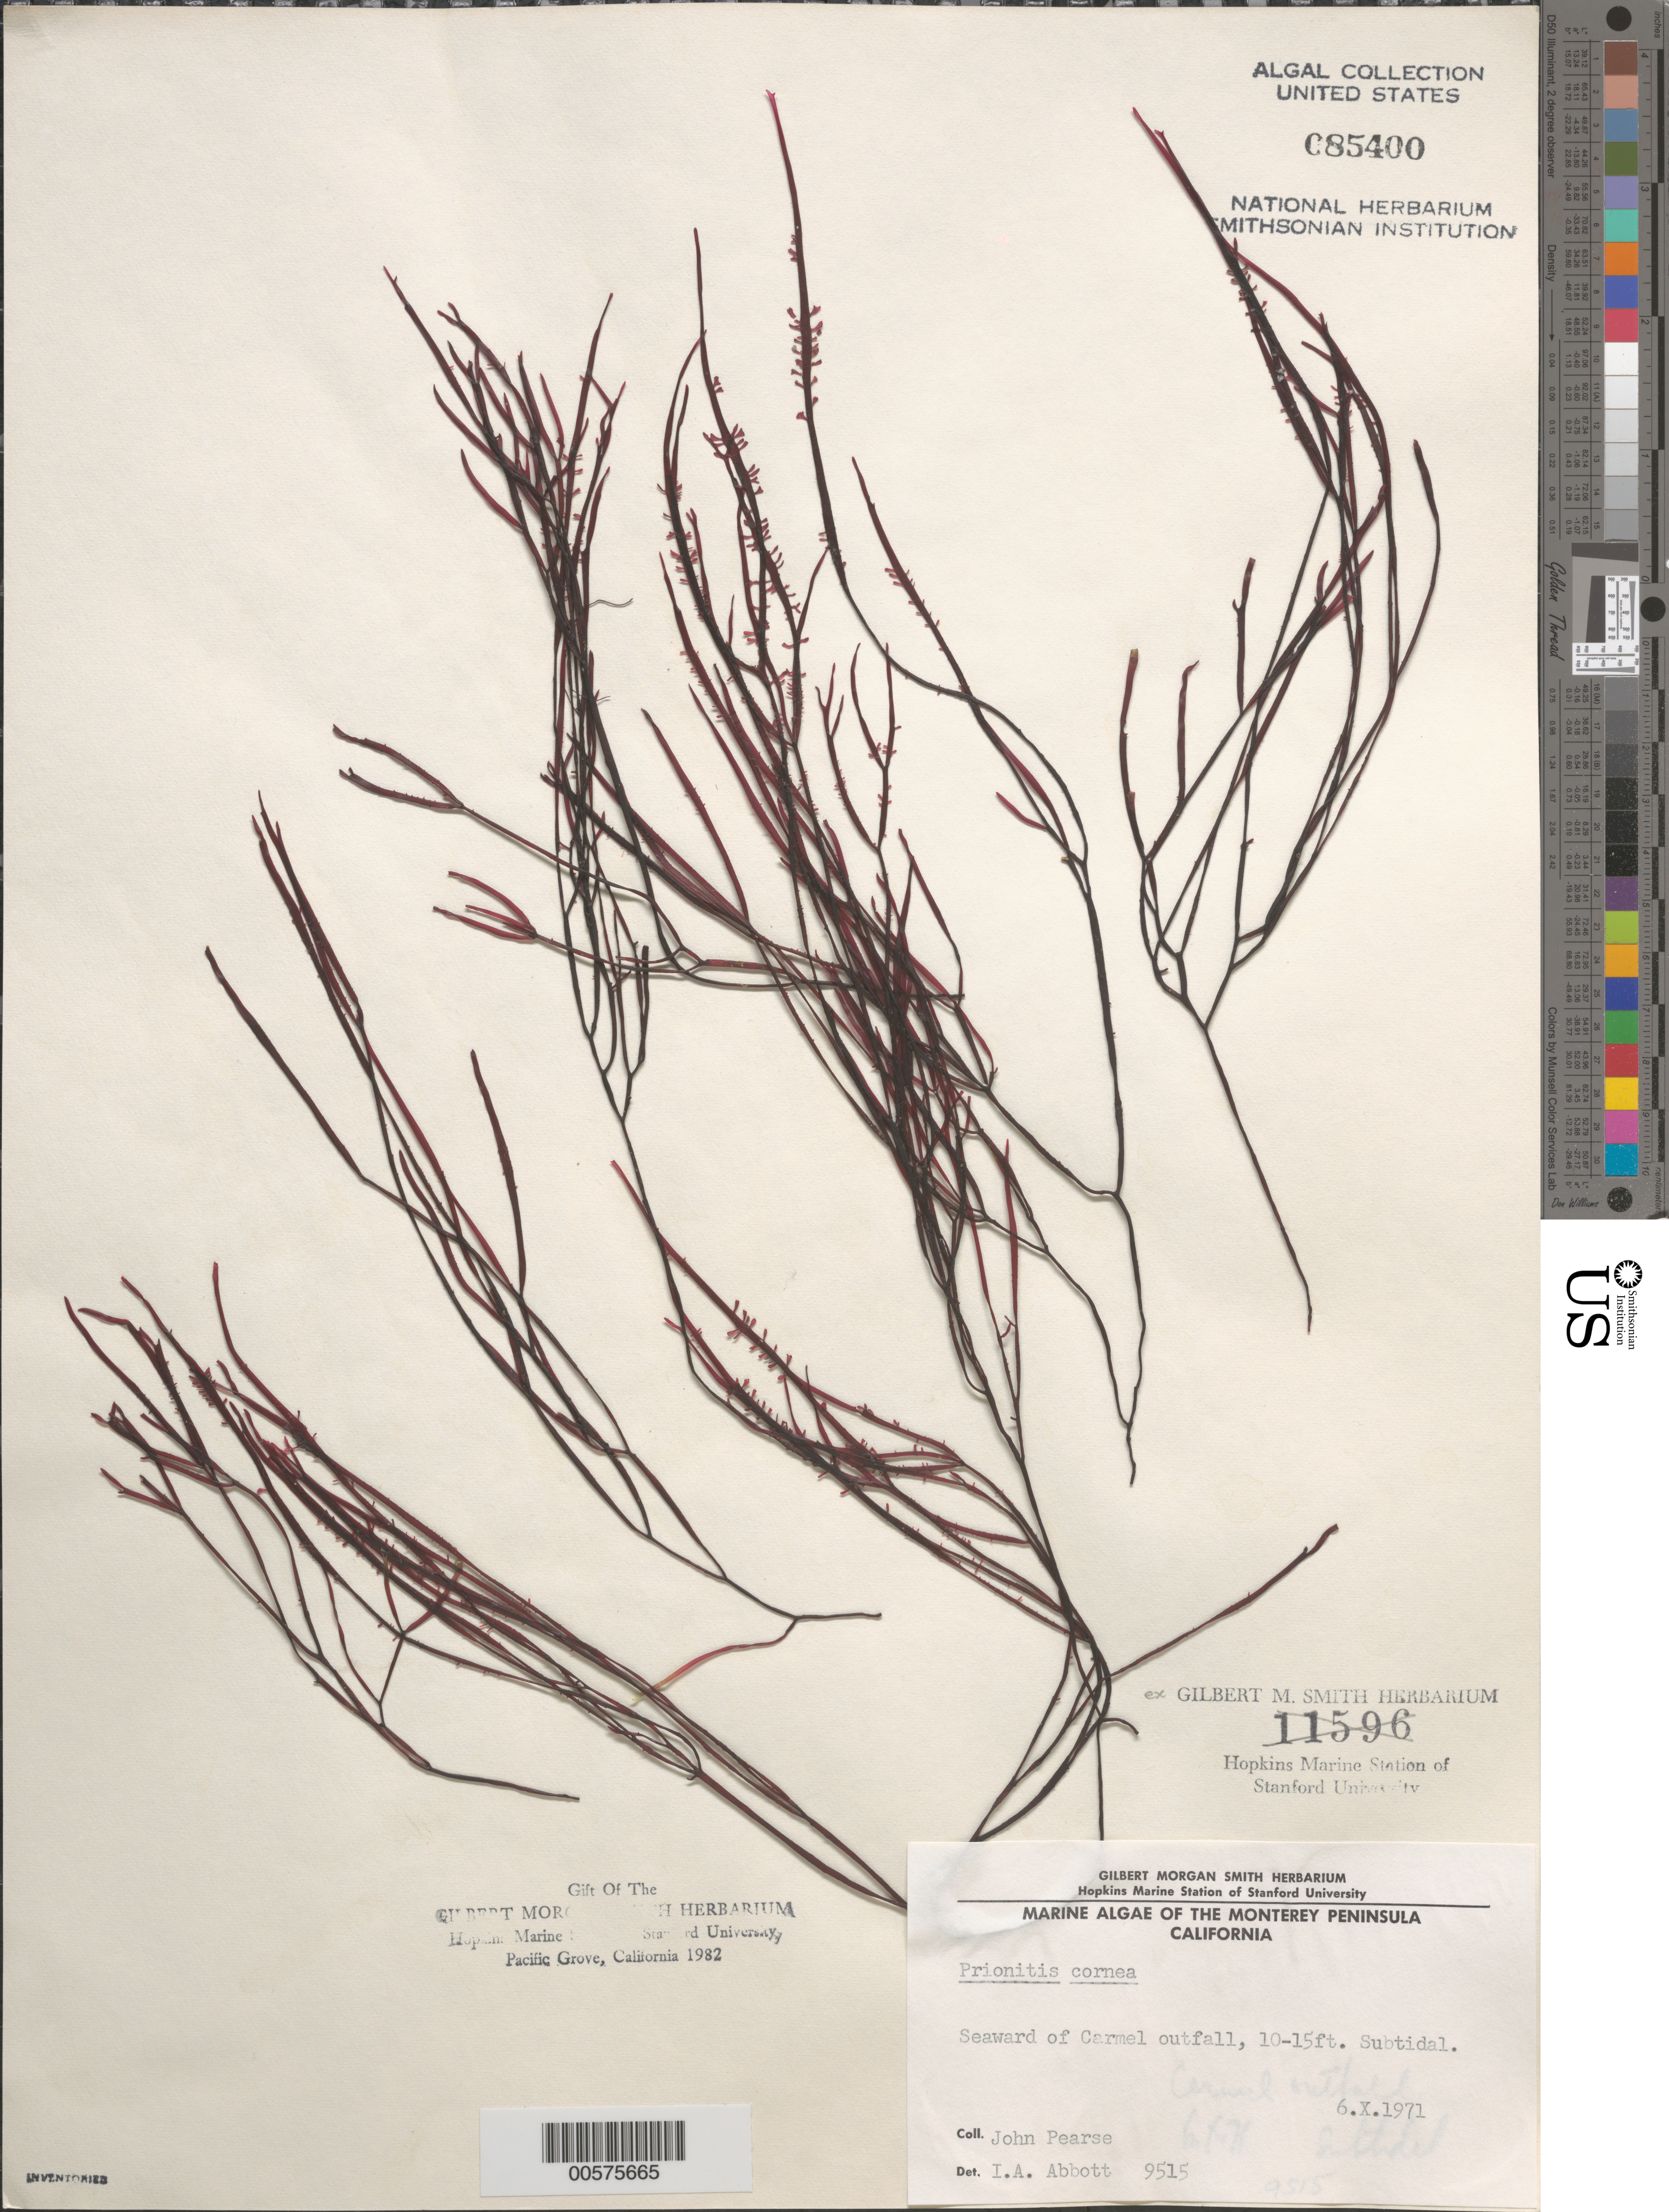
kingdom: Plantae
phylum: Rhodophyta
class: Florideophyceae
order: Halymeniales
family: Halymeniaceae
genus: Grateloupia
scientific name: Grateloupia cornea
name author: Okamura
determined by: Algae name updating Project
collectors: J. Pearse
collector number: IAA 9515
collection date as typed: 06 Oct 1971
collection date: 1971-10-06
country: United States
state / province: California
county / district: Monterey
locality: Seaward of Carmel outfall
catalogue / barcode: US 85400